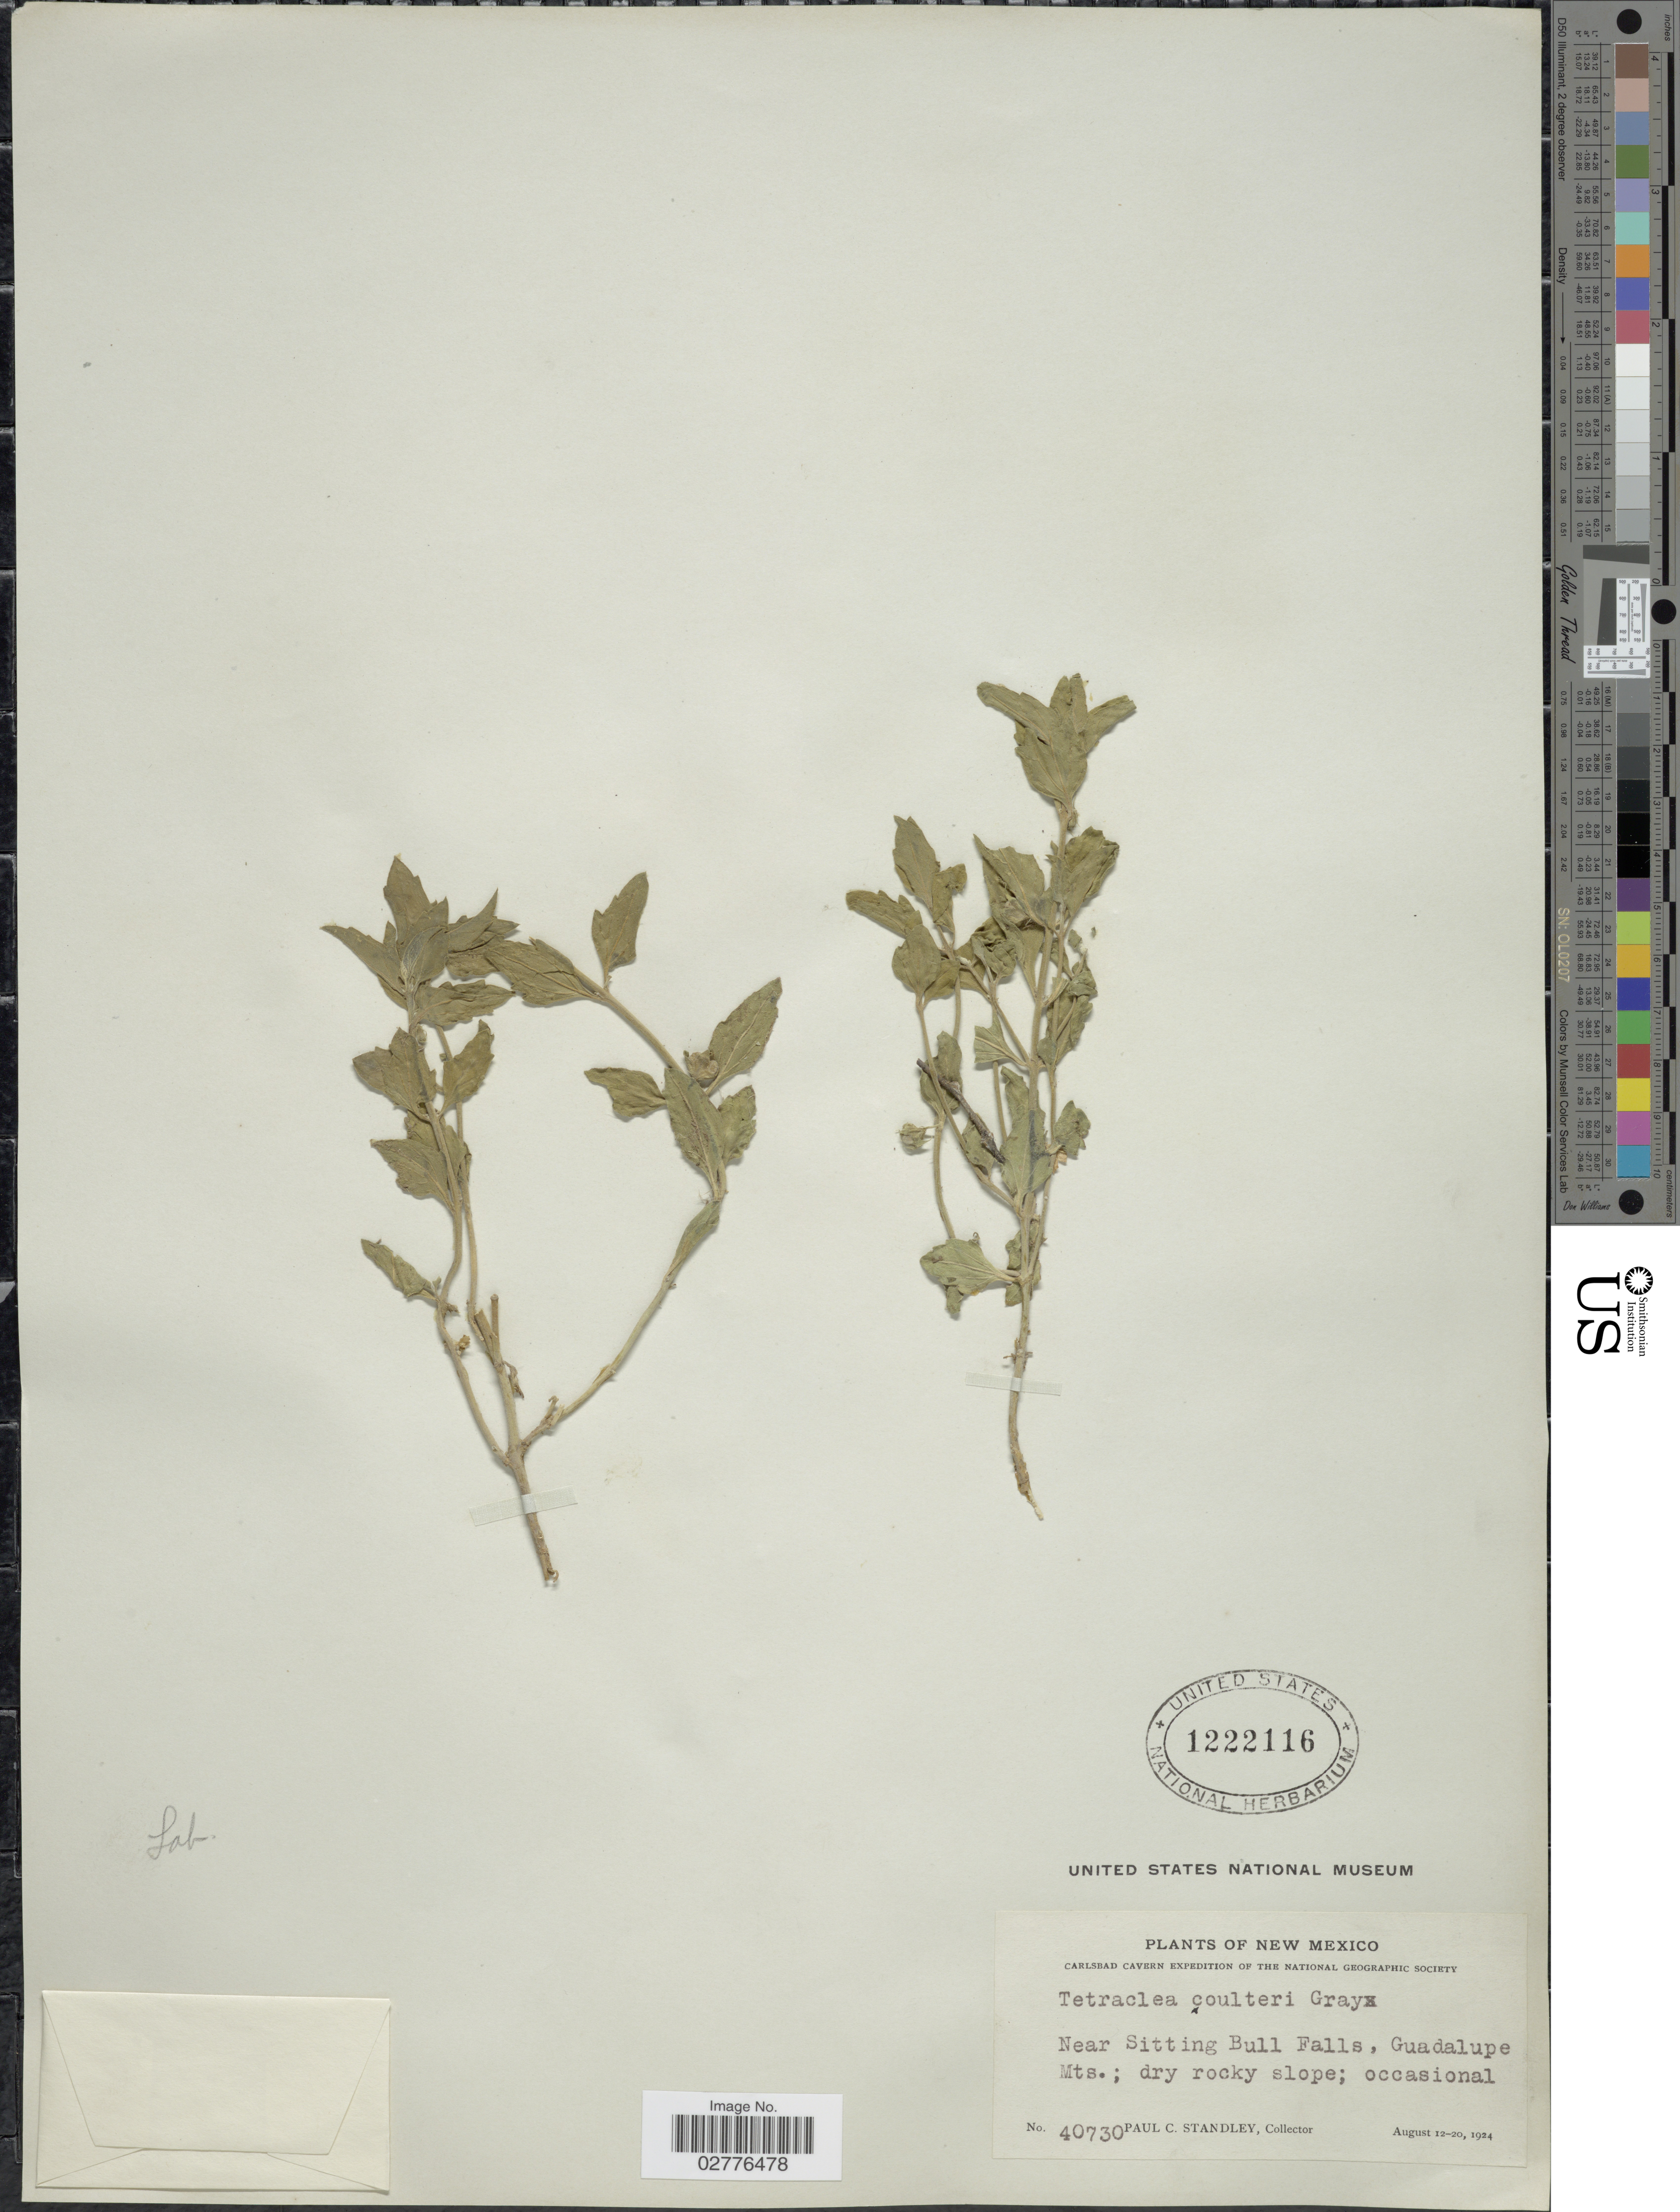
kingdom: Plantae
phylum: Tracheophyta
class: Magnoliopsida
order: Lamiales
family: Lamiaceae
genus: Tetraclea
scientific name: Tetraclea coulteri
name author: A. Gray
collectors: P. C. Standley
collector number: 40730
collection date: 1924-08-12/1924-08-20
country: United States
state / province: New Mexico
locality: Near Sitting Bul Falls, Guadalupe Mts.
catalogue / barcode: US 1222116